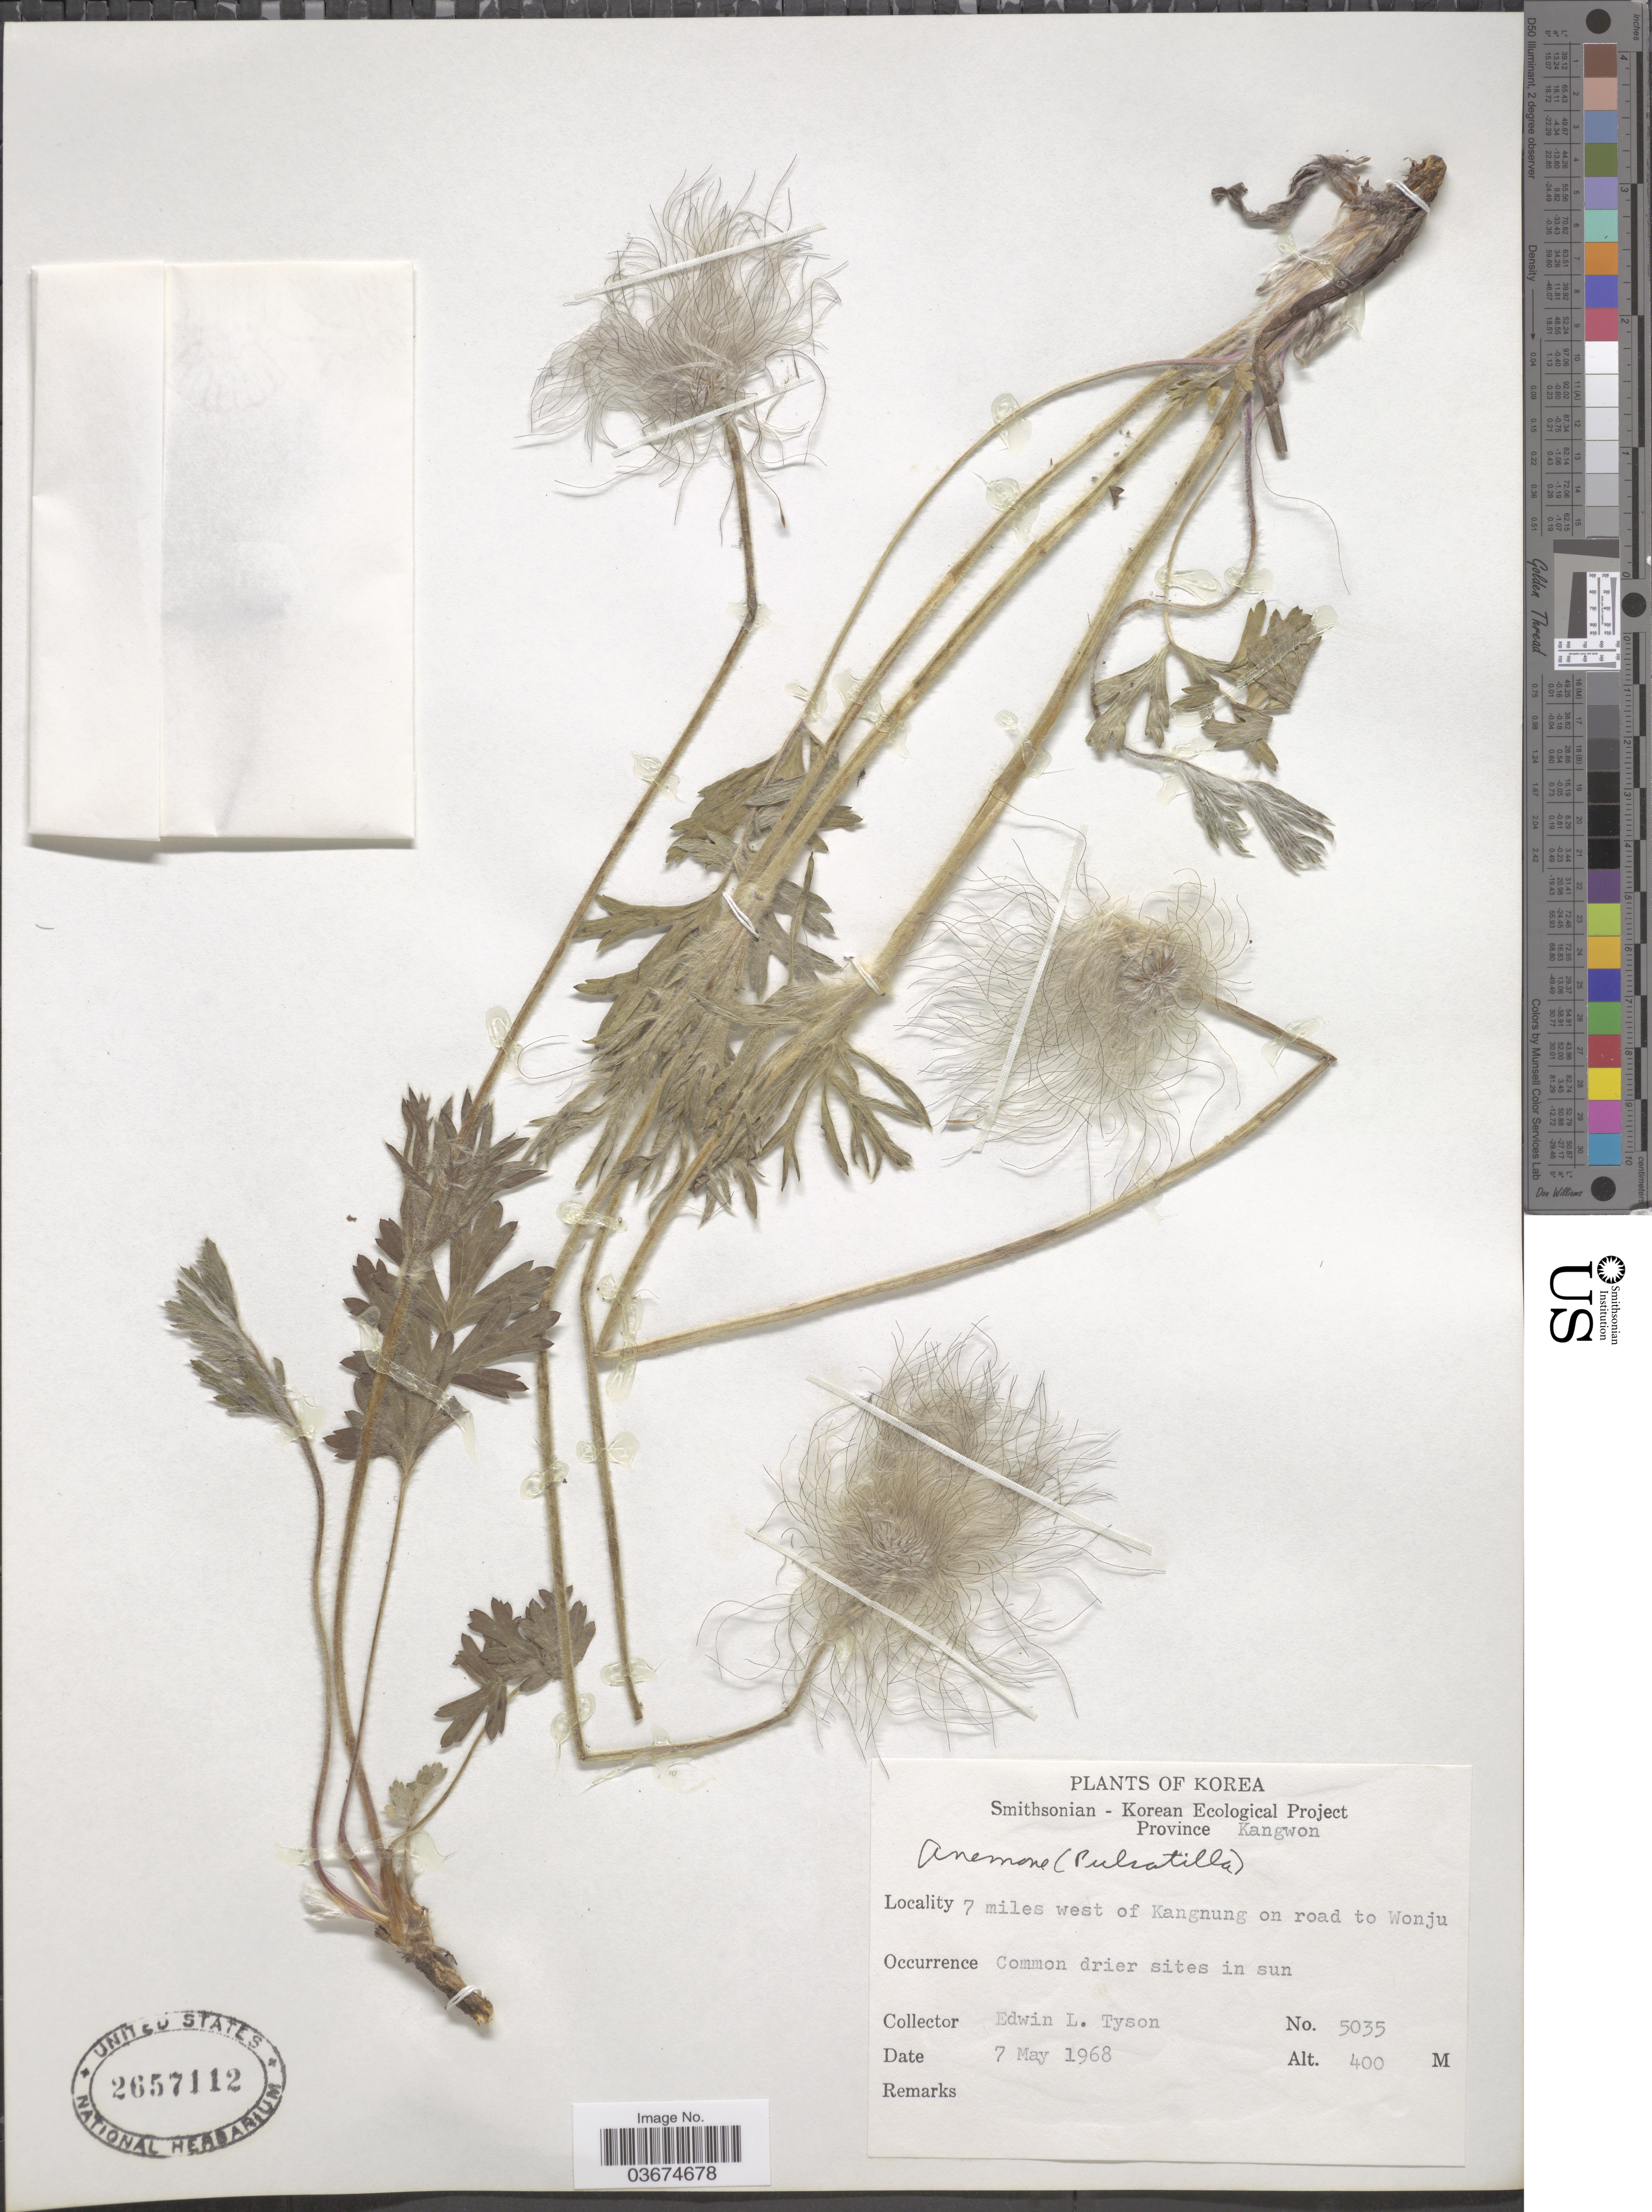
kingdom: Plantae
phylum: Tracheophyta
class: Magnoliopsida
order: Ranunculales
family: Ranunculaceae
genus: Pulsatilla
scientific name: Pulsatilla sp.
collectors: E. L. Tyson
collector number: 5035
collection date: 1968-05-07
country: North Korea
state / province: Kangwon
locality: Korea. 7 miles west of Kangnung on road to Wonju.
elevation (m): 400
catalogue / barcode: US 2657112